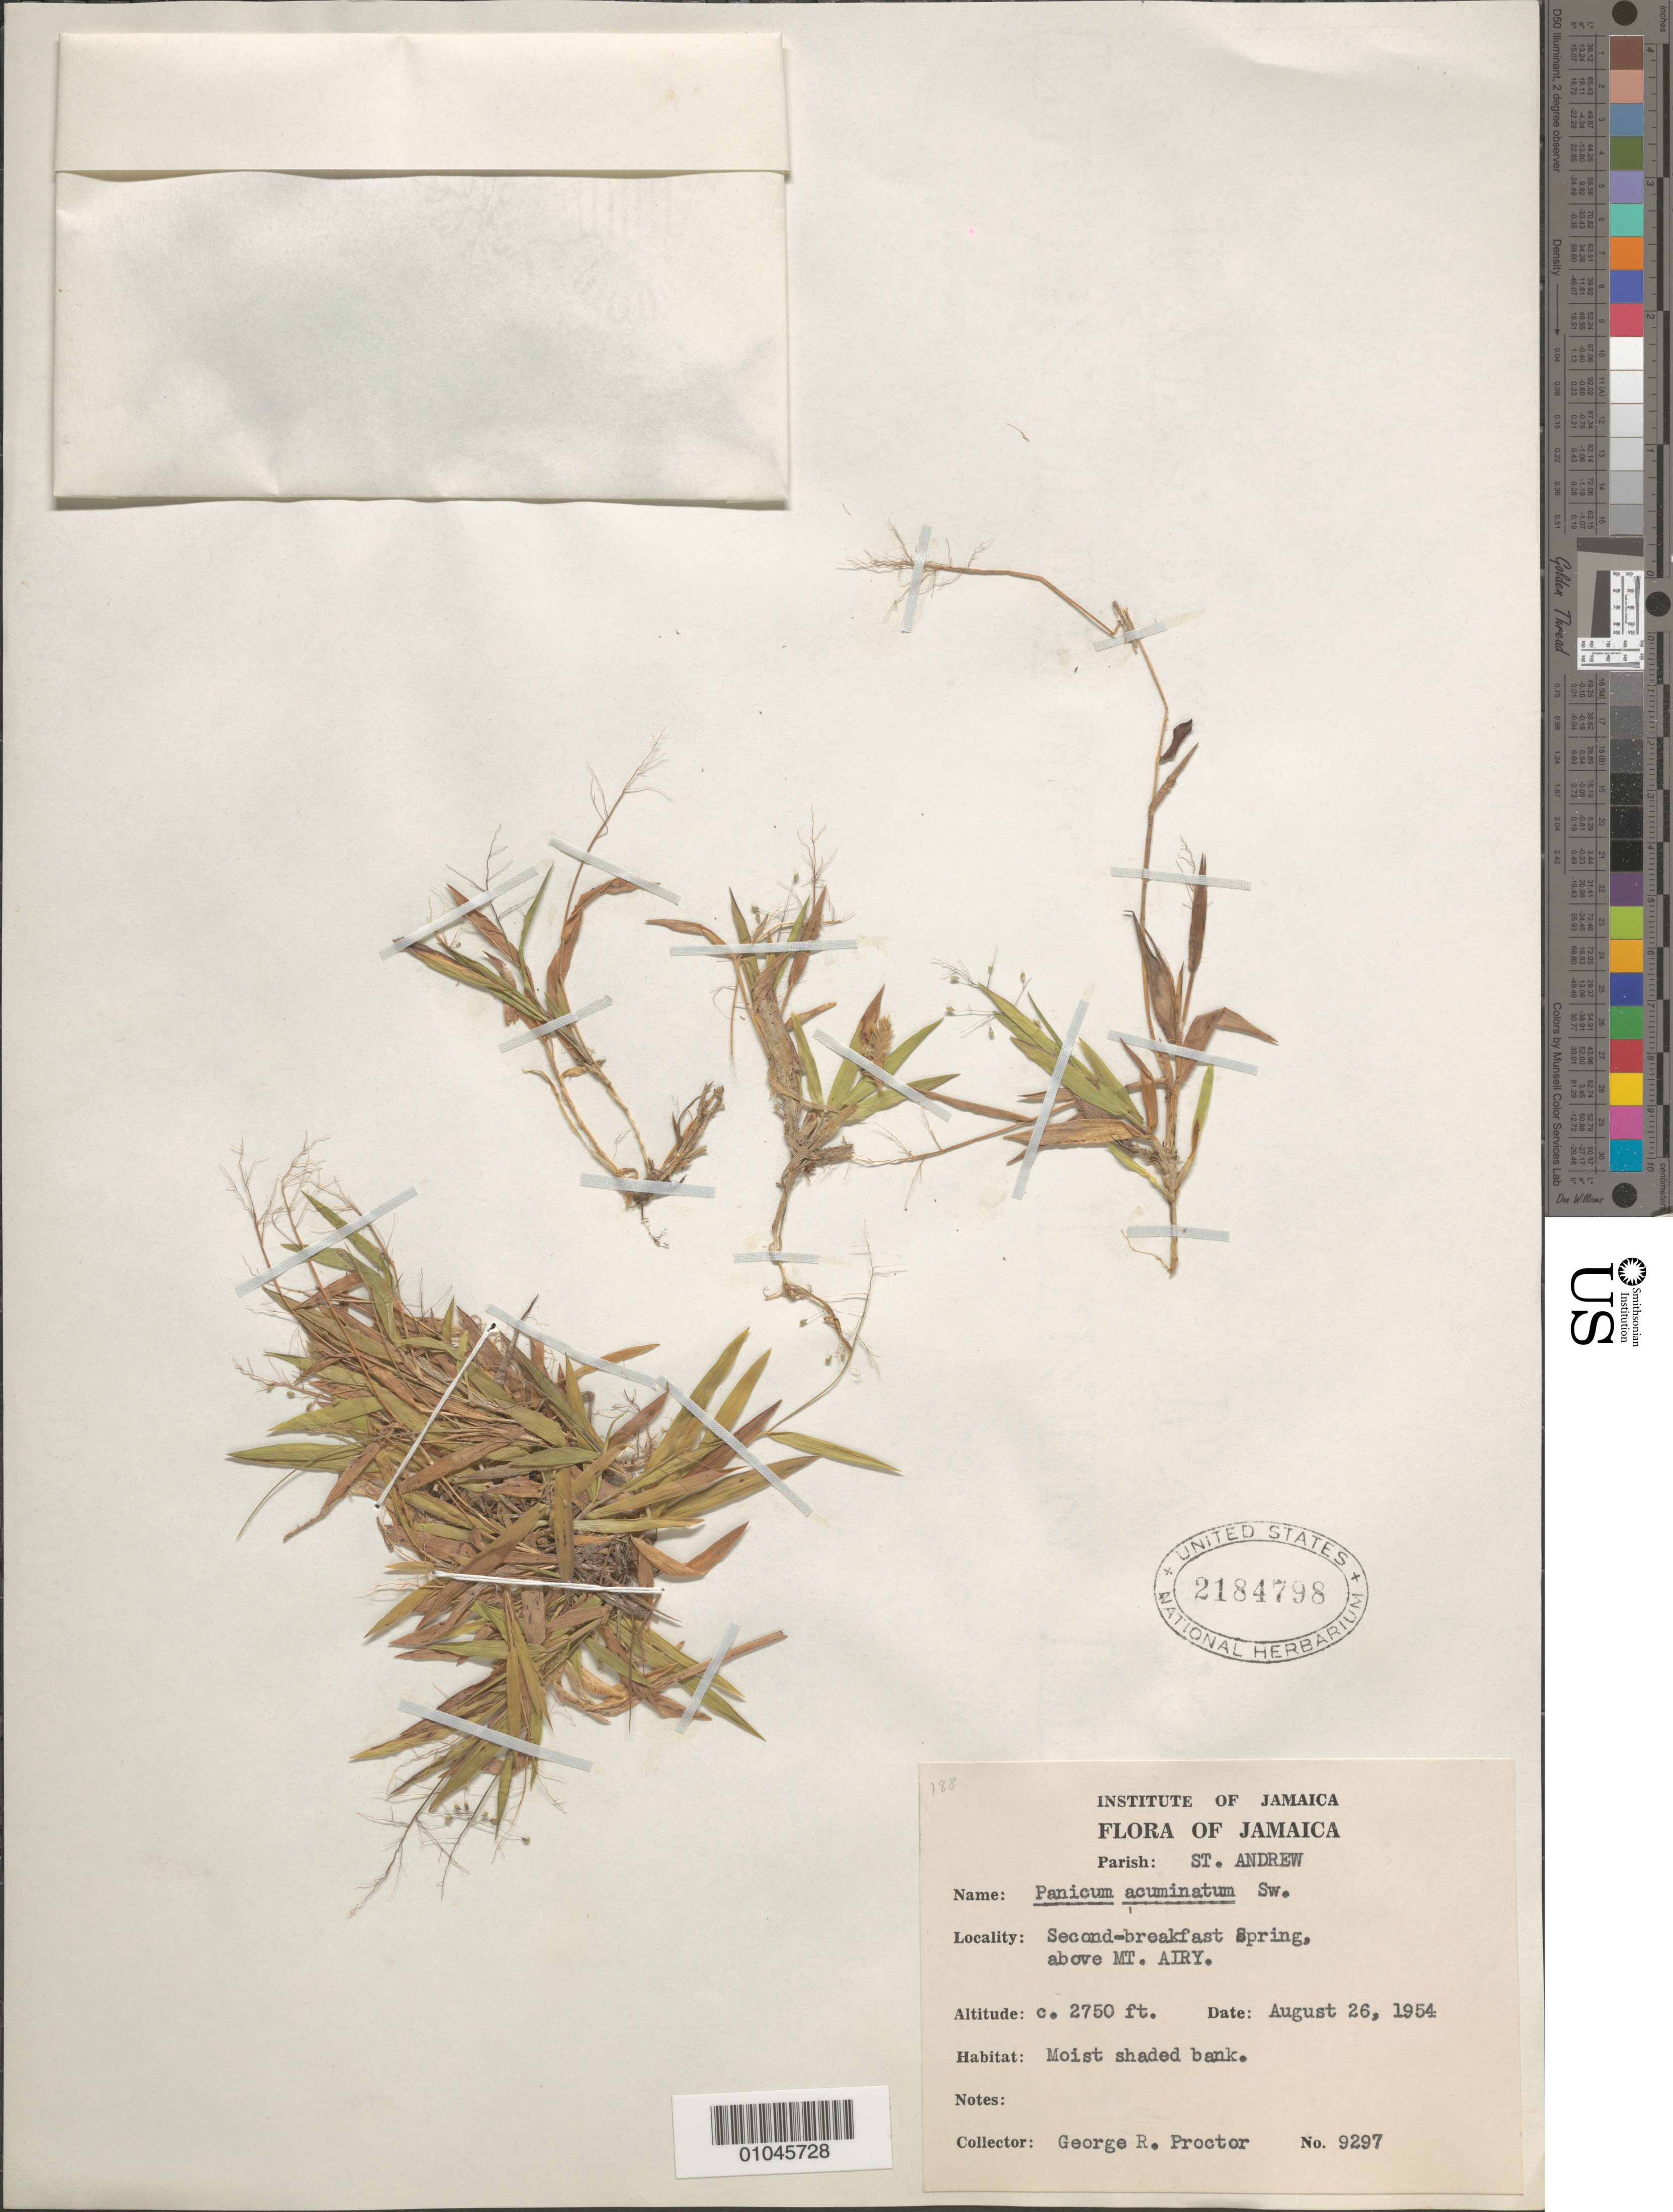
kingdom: Plantae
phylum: Tracheophyta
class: Liliopsida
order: Poales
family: Poaceae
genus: Panicum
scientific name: Panicum aciculare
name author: Desv. ex Poir.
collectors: G. R. Proctor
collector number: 9297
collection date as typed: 26 Aug 1954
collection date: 1954-08-26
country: Jamaica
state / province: Saint Andrew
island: Jamaica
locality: Second-breakfast Spring. above Mt. Airy. Moist shaded bank.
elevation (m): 838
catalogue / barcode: US 2184798